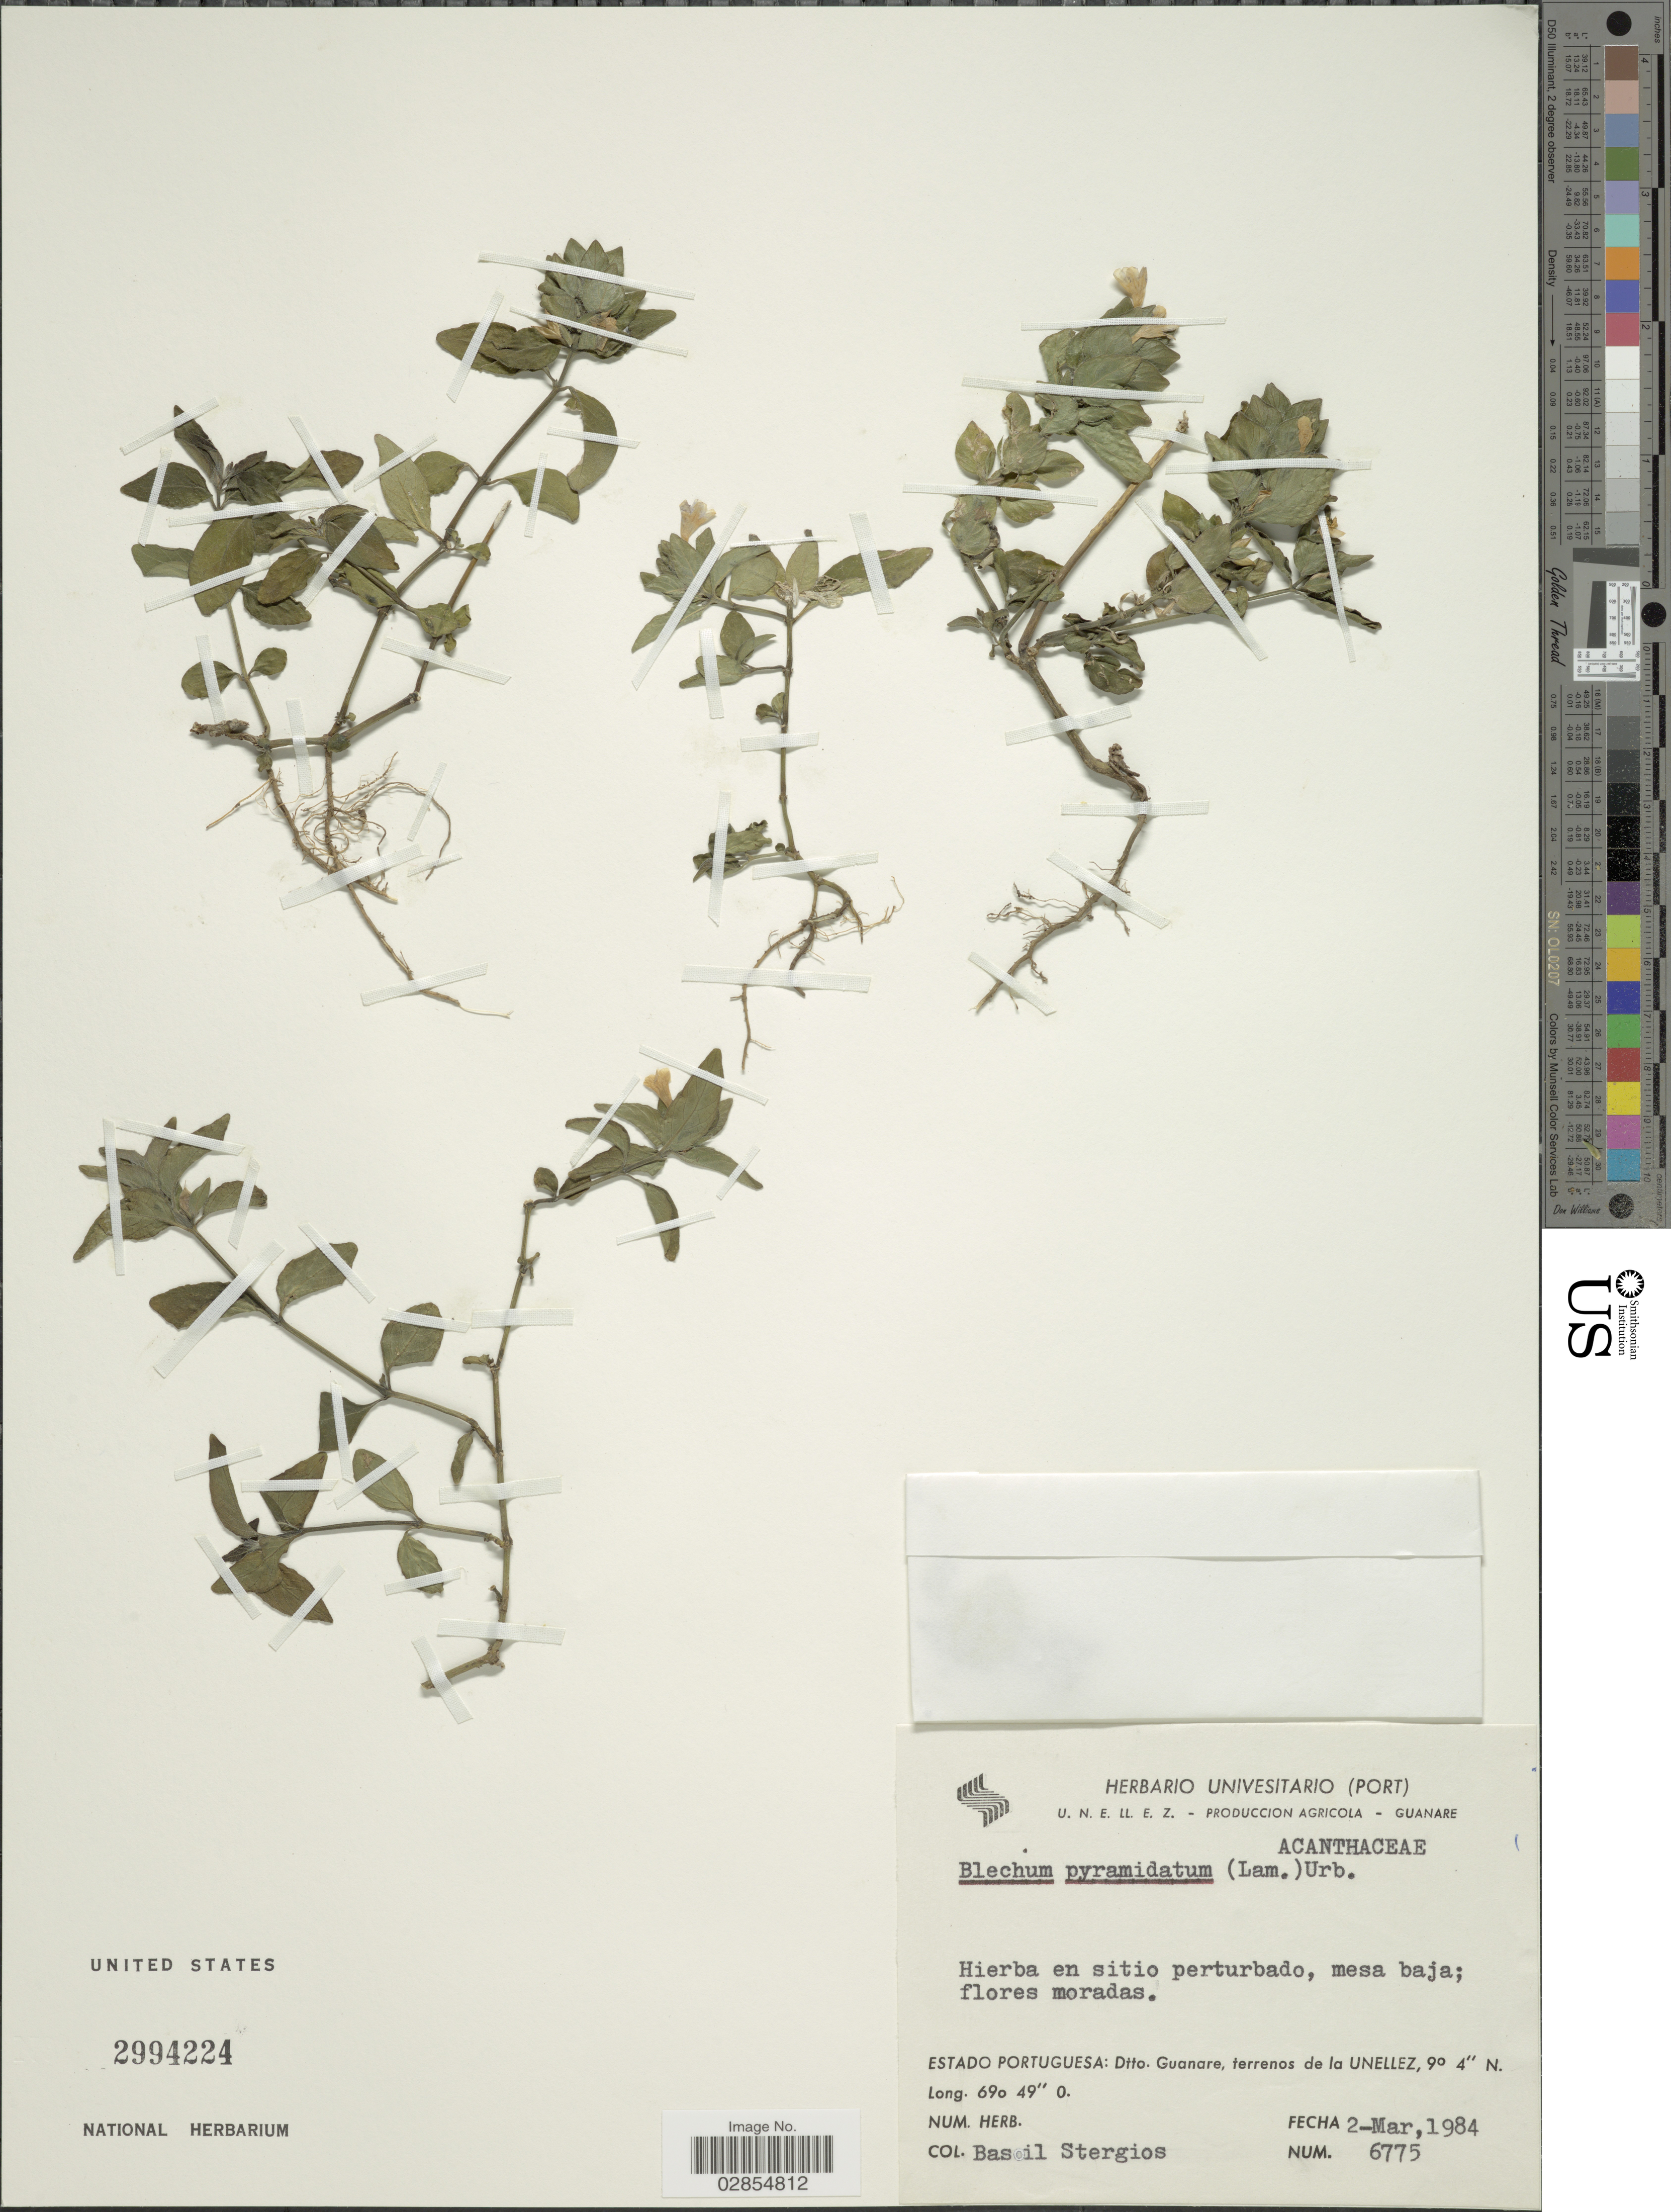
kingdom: Plantae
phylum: Tracheophyta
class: Magnoliopsida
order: Lamiales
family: Acanthaceae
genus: Blechum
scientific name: Blechum pyramidatum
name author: (Lam.) Urb.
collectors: B. G. Stergios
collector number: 6775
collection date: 1984-03-02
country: Venezuela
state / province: Portuguesa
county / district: Guanare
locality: Terrenos de la UNELLEZ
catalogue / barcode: US 2994224